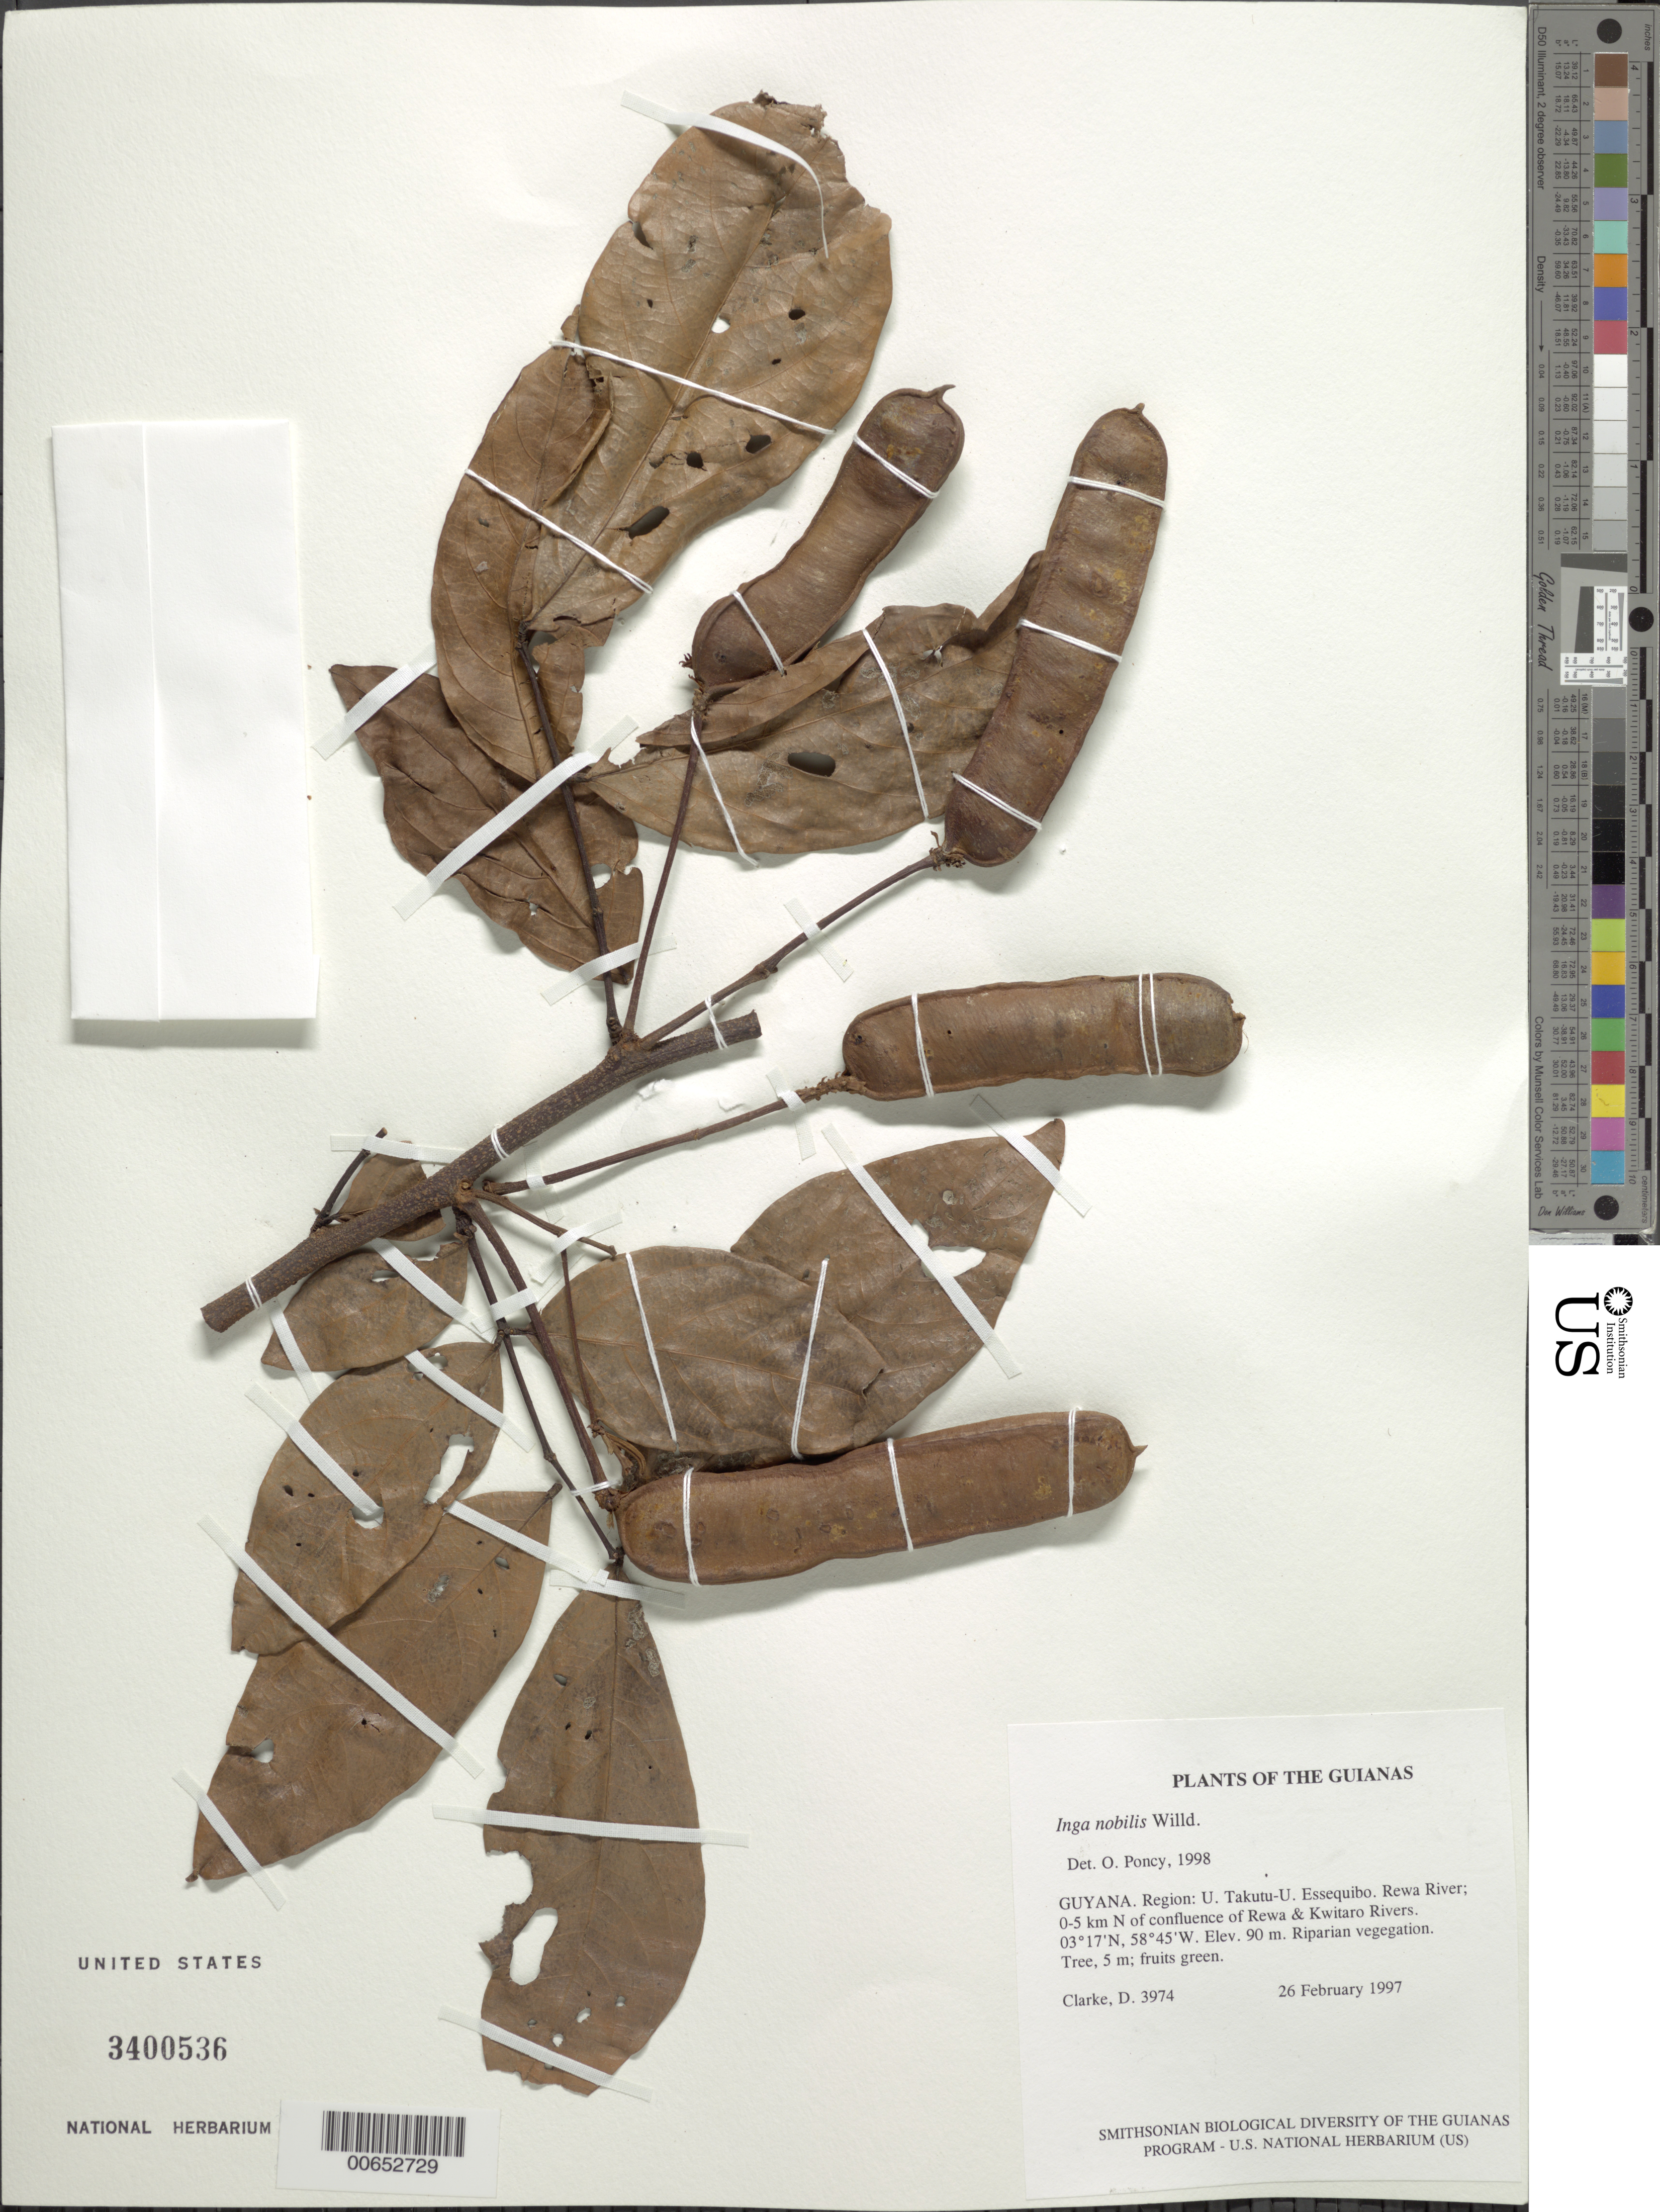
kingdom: Plantae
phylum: Tracheophyta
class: Magnoliopsida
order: Fabales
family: Fabaceae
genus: Inga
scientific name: Inga nobilis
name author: Willd.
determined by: Poncy, O.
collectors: H. D. Clarke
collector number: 3974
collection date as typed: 26 February 1997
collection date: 1997-02-26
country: Guyana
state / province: U. Takutu-U. Essequibo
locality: Rewa River; 0-5 km N of confluence of Rewa & Kwitaro Rivers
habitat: Riparian vegetation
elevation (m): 90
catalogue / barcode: US 3400536